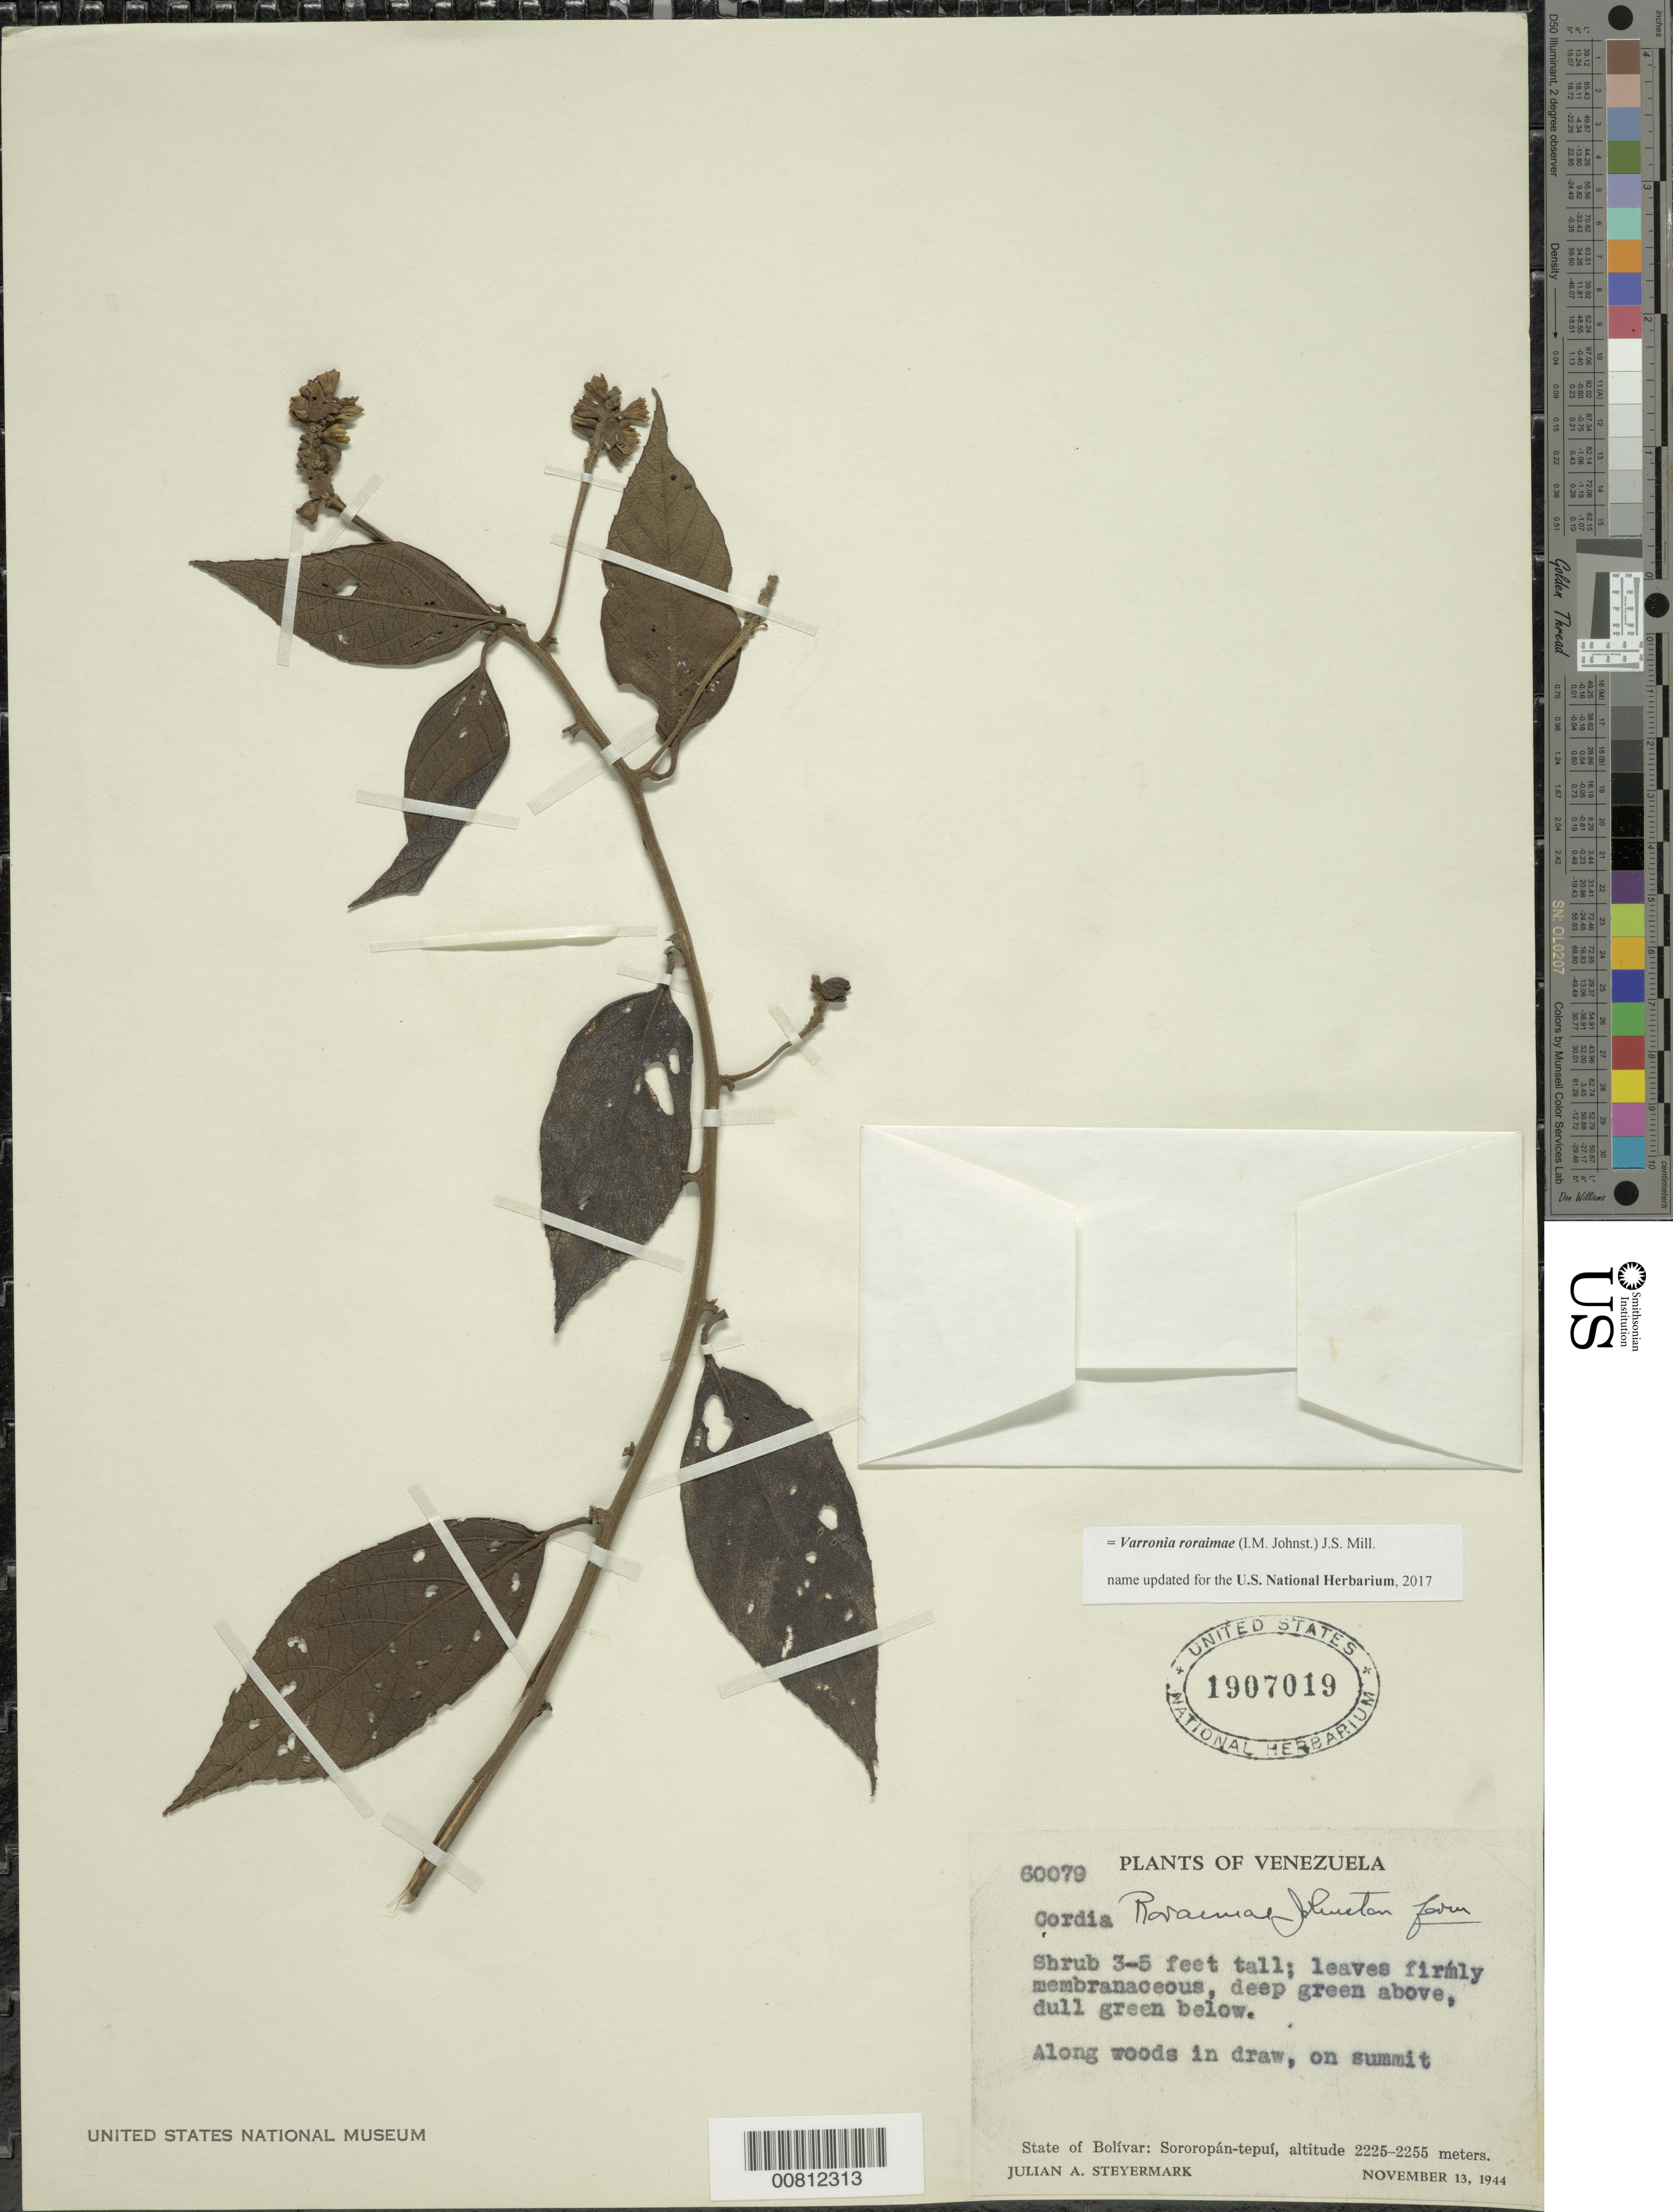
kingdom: Plantae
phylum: Tracheophyta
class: Magnoliopsida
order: Boraginales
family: Cordiaceae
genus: Cordia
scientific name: Cordia roraimae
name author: I.M. Johnst.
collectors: J. Steyermark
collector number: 60079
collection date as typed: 13-Nov-44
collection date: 1944-11-13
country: Venezuela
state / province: Bolívar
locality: Sororopán-tepuí, summit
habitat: Along woods in draw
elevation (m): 2225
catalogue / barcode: US 1907019